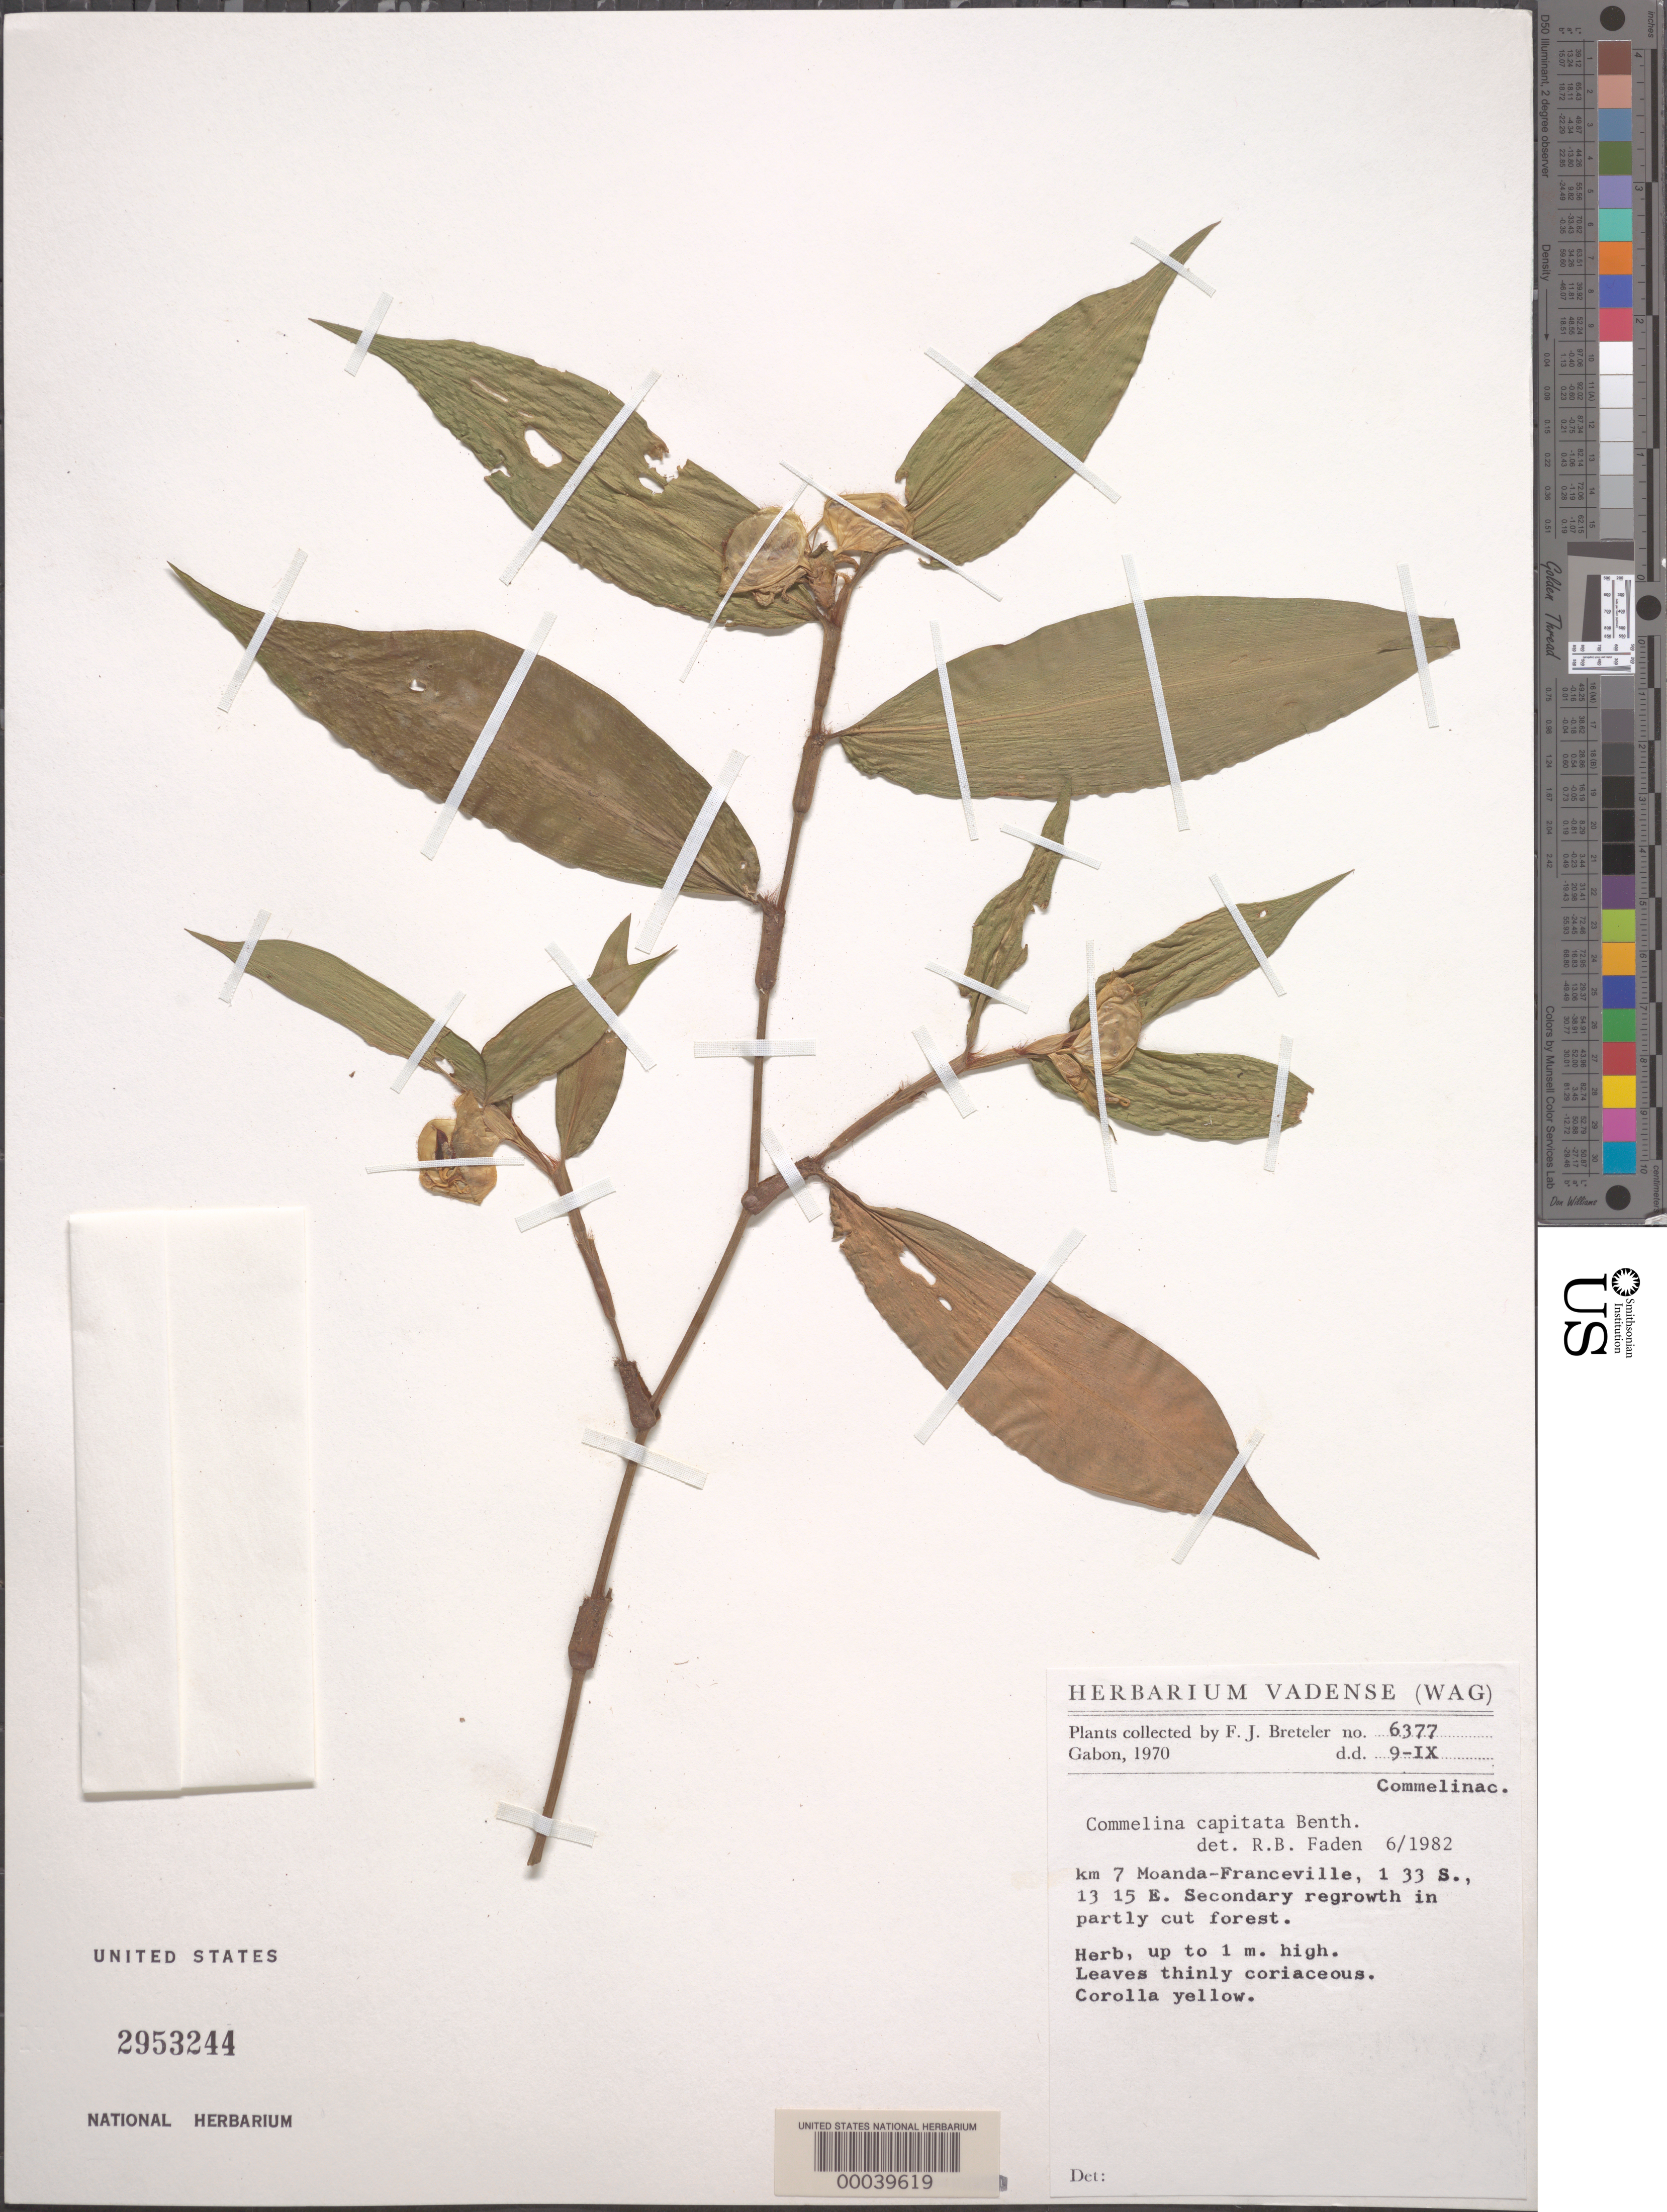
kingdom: Plantae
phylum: Tracheophyta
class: Liliopsida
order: Commelinales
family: Commelinaceae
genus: Commelina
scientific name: Commelina capitata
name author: Benth.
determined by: Faden, Robert B., (US), Smithsonian Institution - National Museum of Natural History (UNITED STATES)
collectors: F. J. Breteler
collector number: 6377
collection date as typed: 09 Sep 1970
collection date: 1970-09-09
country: Gabon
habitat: Partly cut forest, secondary regrowth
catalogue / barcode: US 2953244